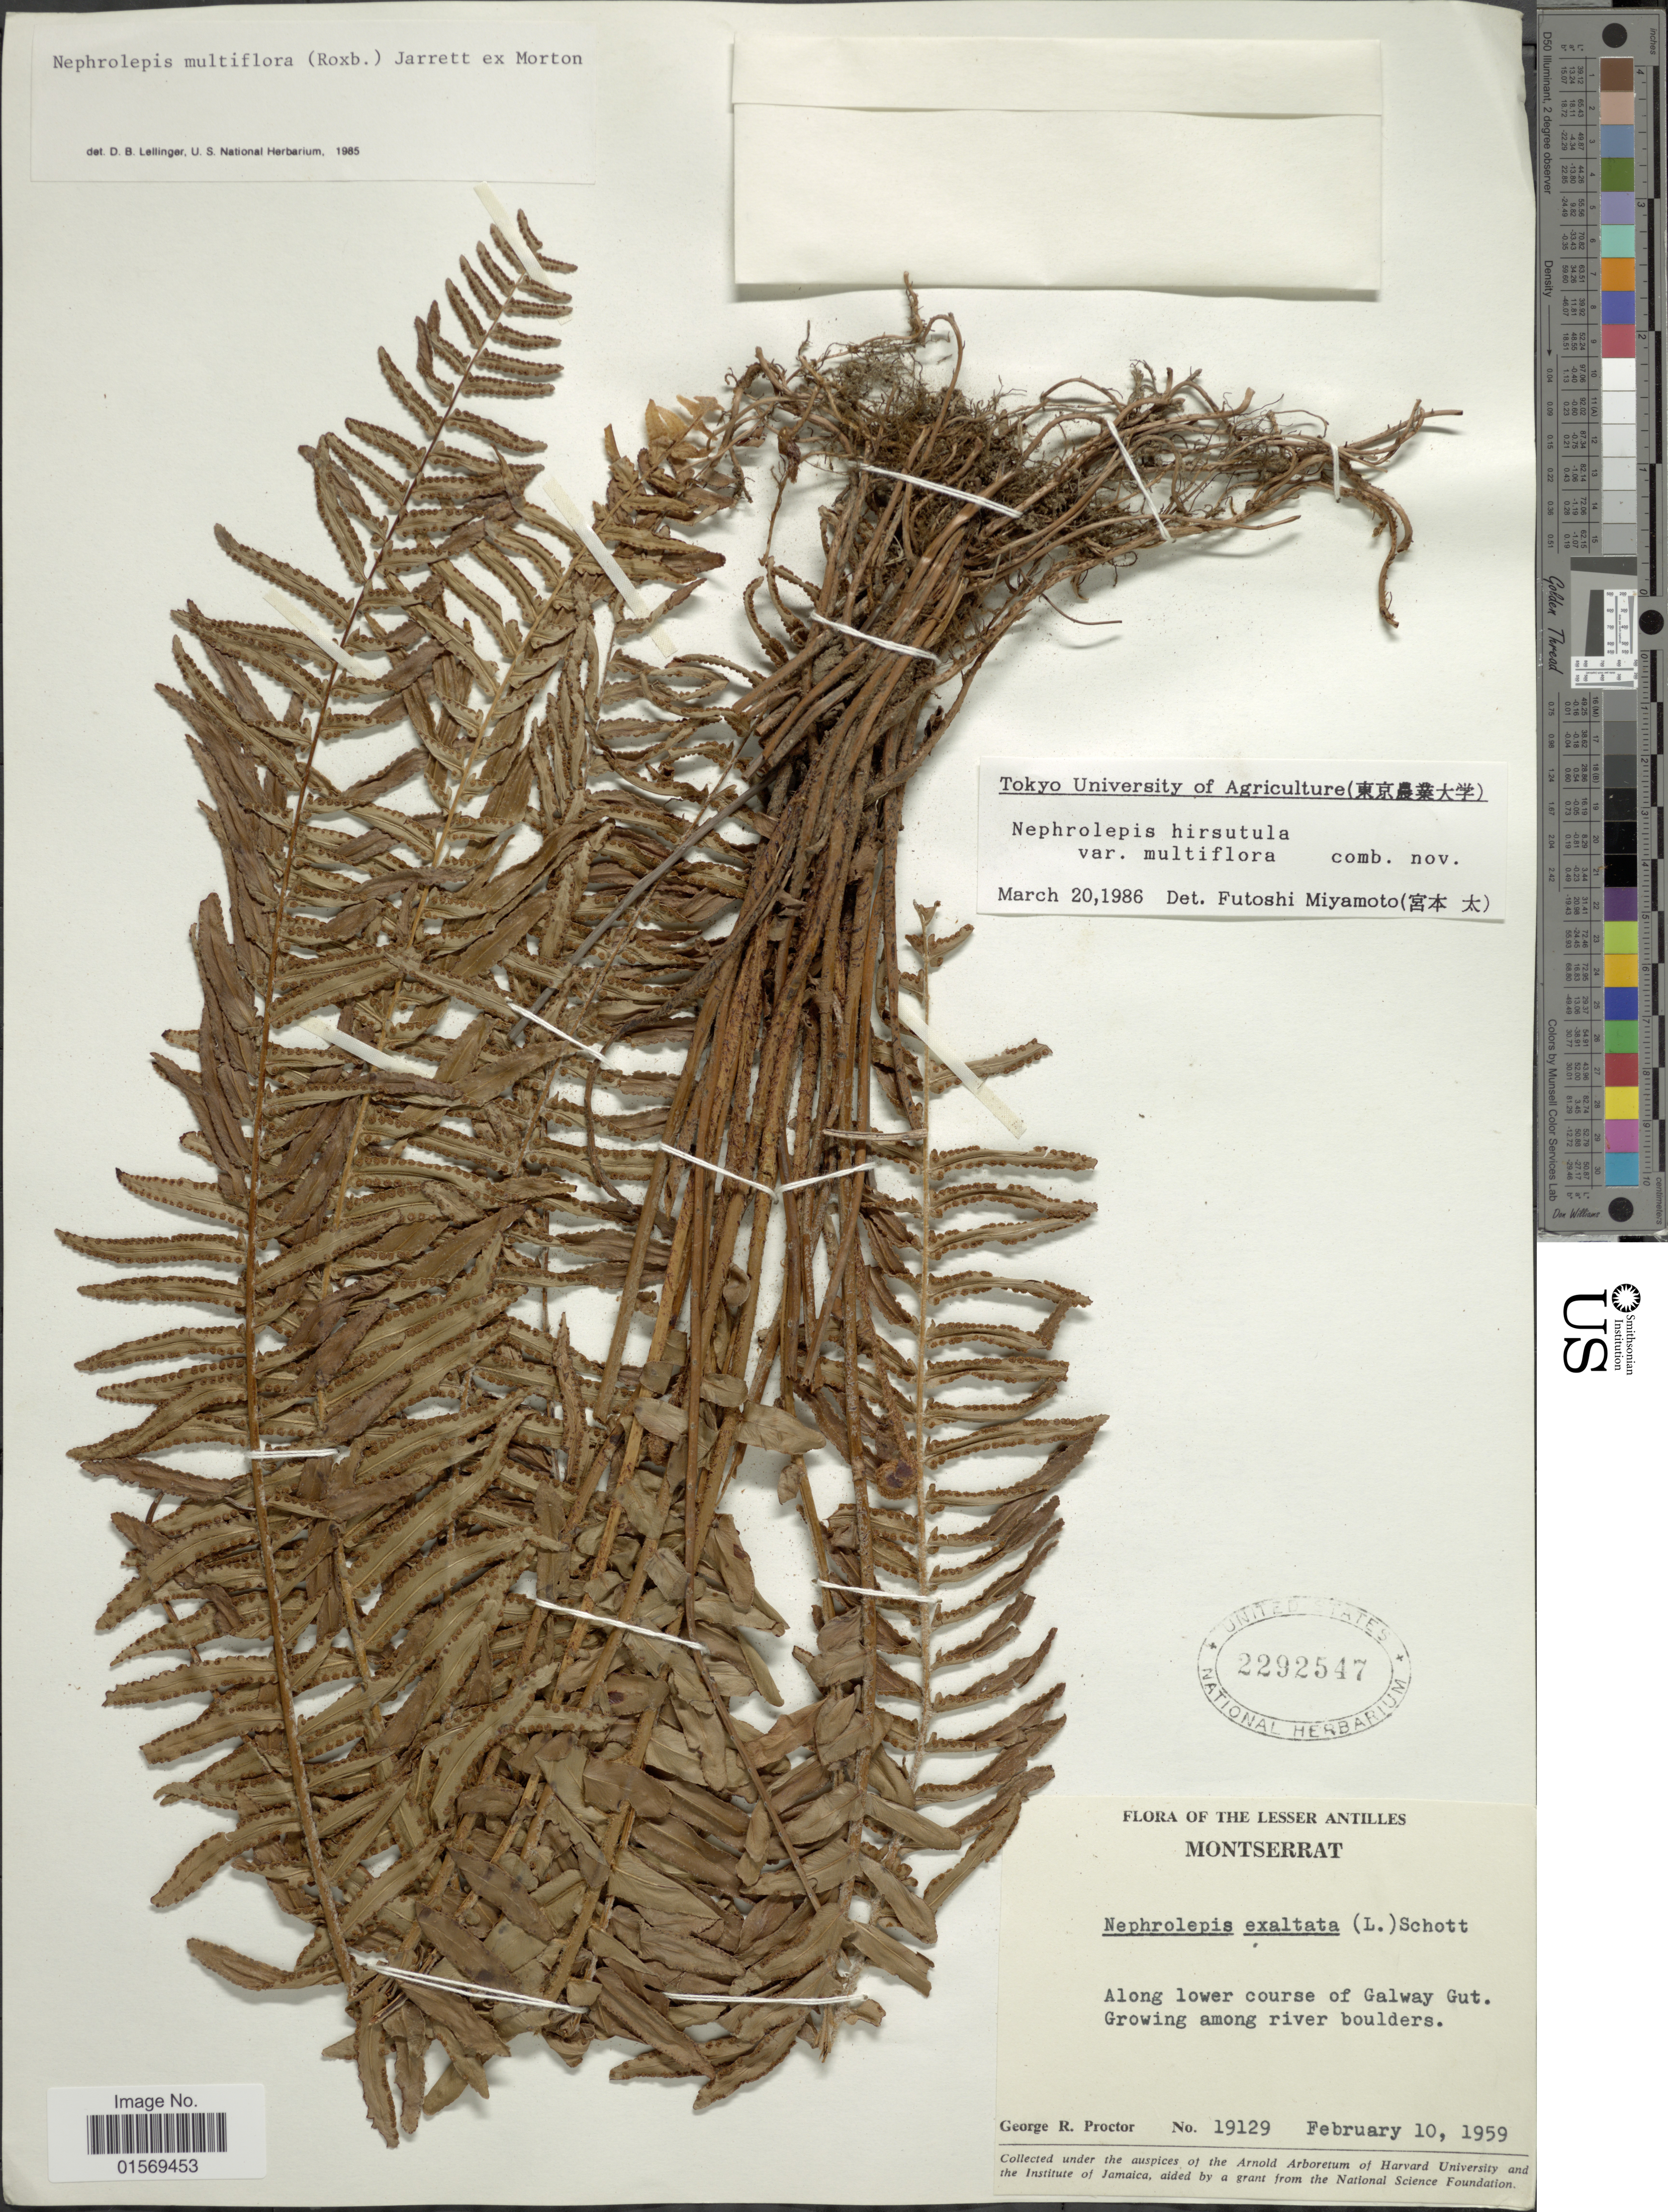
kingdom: Plantae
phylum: Tracheophyta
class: Polypodiopsida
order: Polypodiales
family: Nephrolepidaceae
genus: Nephrolepis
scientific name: Nephrolepis multiflora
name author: (Roxb.) F.M. Jarrett ex C.V. Morton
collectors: G. R. Proctor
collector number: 19129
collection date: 1959-02-10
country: Montserrat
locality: Montserrat, Along lower course of Galway Gut. Lesser Antilles.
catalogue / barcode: US 2292547